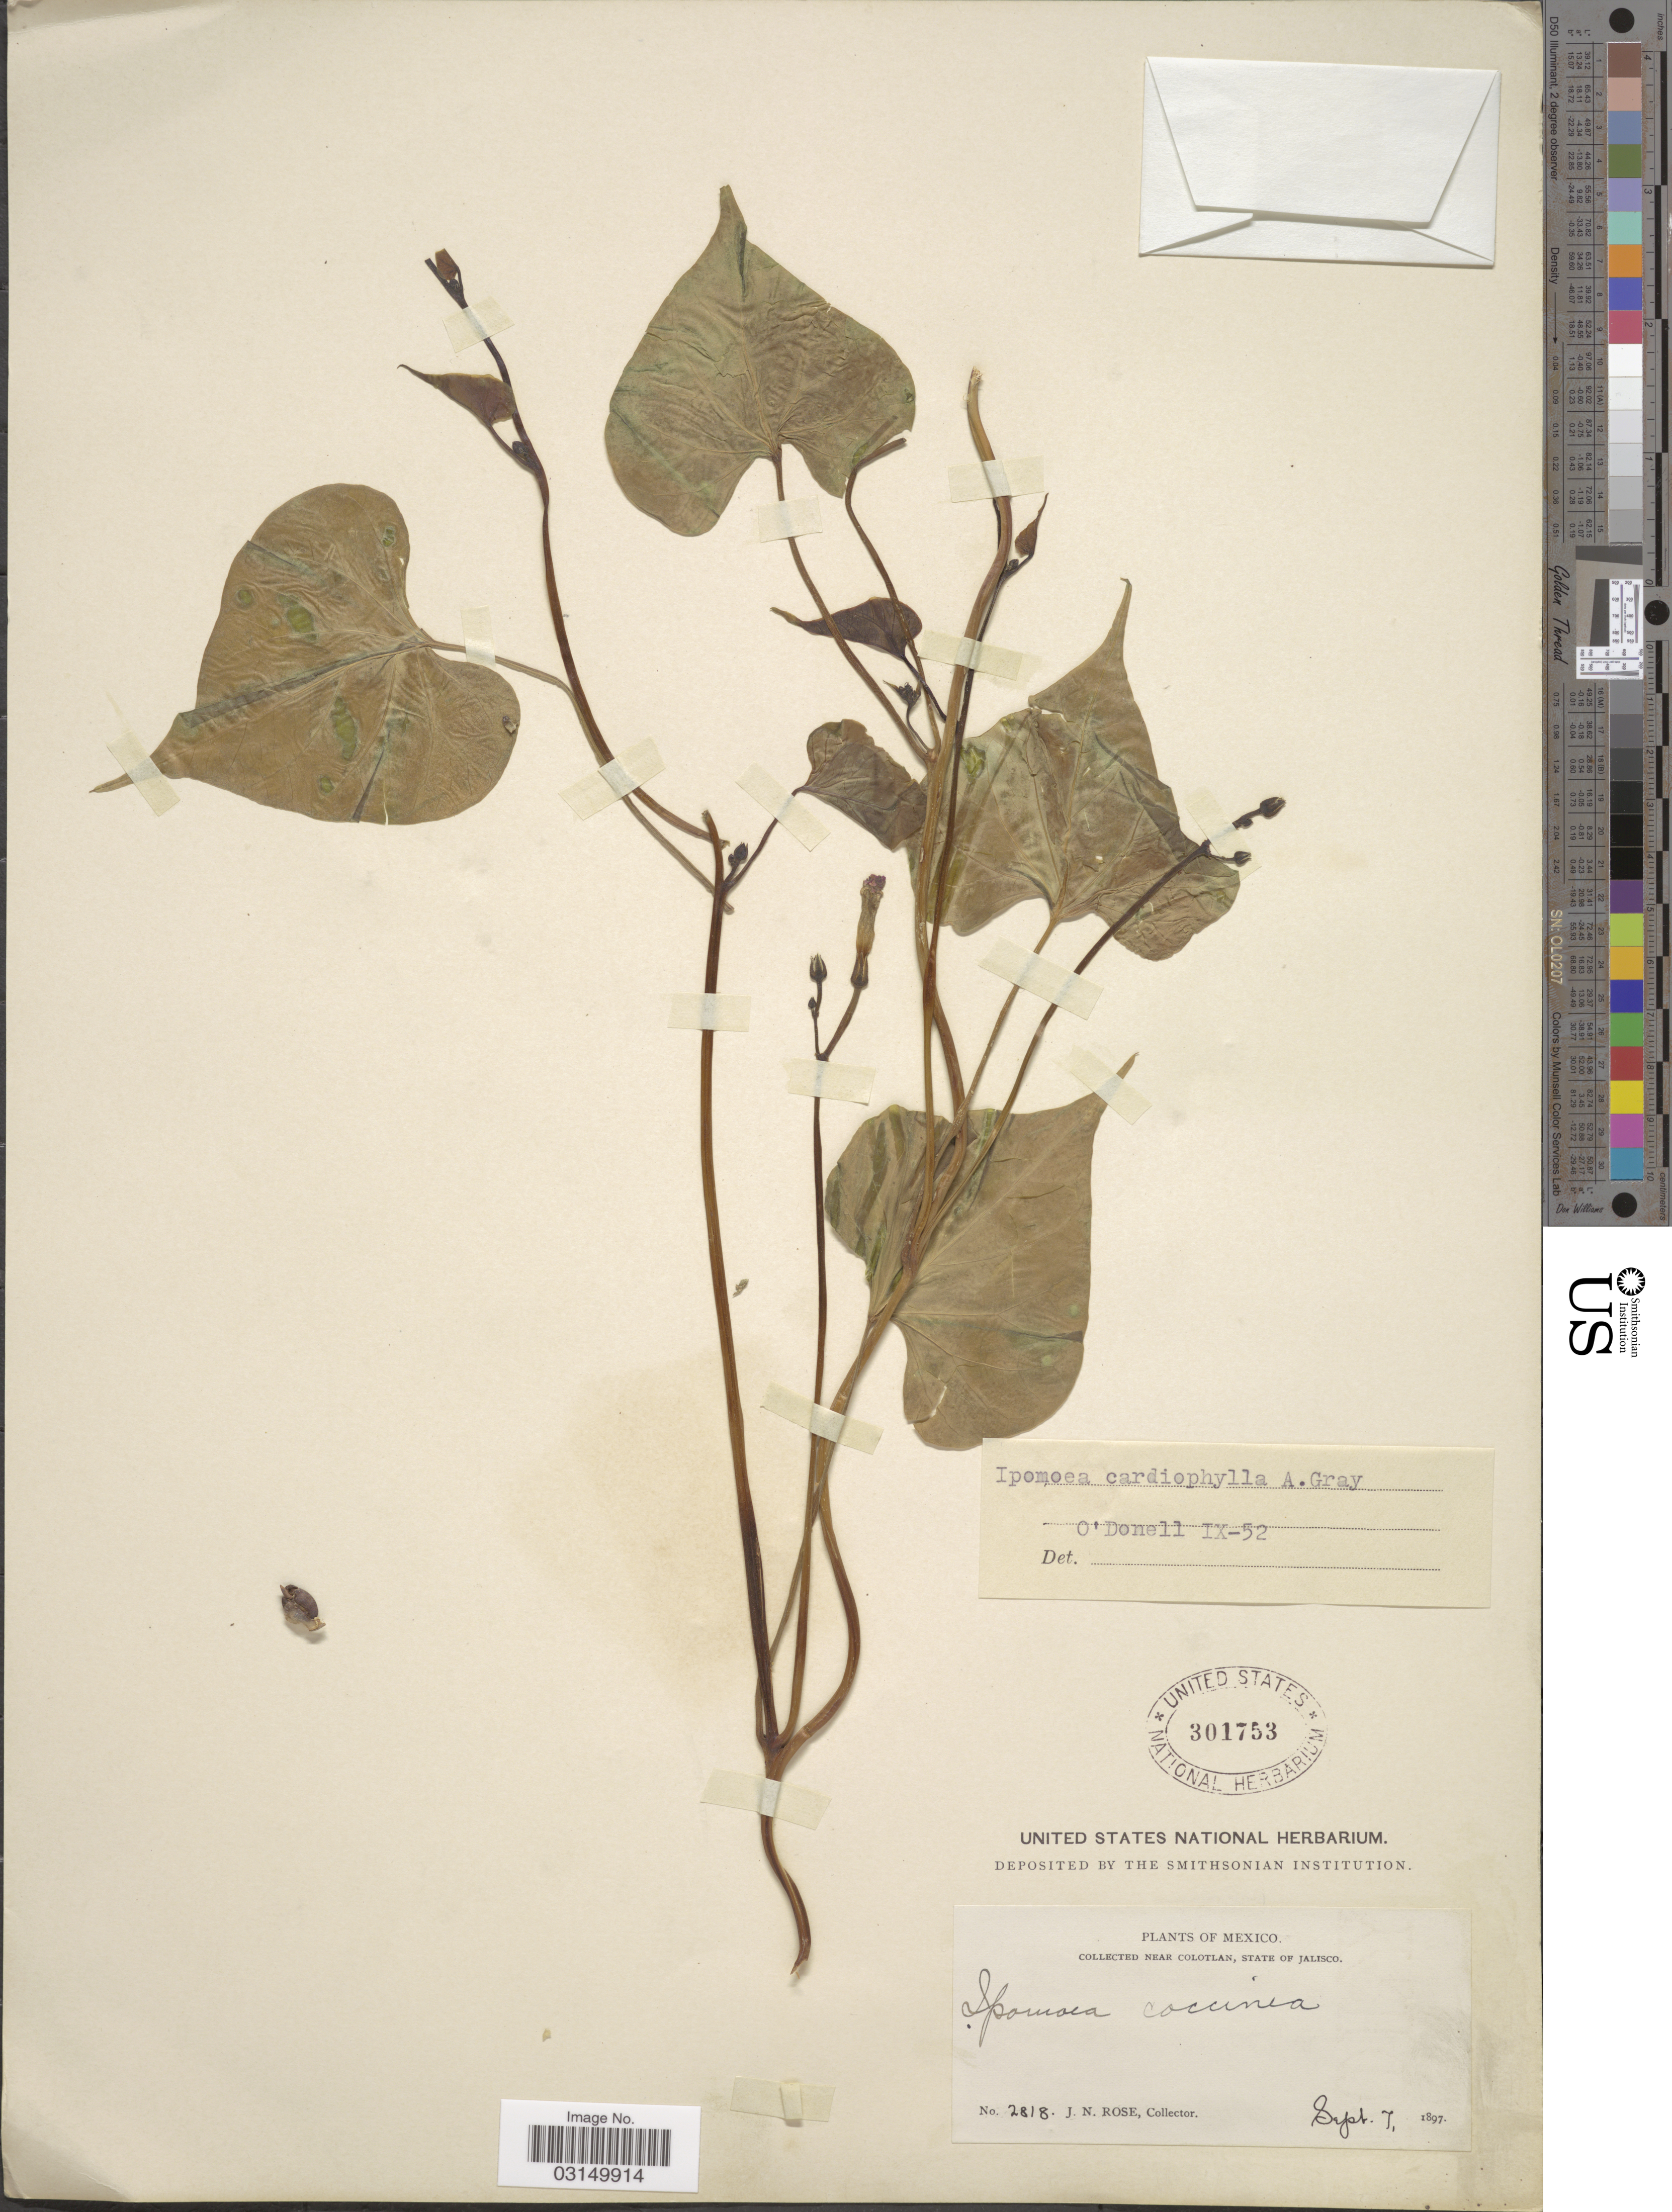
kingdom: Plantae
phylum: Tracheophyta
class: Magnoliopsida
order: Solanales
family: Convolvulaceae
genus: Ipomoea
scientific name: Ipomoea cardiophylla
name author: A. Gray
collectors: J. N. Rose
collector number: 2818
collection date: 1897-09-07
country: Mexico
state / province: Jalisco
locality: Near Colotlan.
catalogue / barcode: US 301753